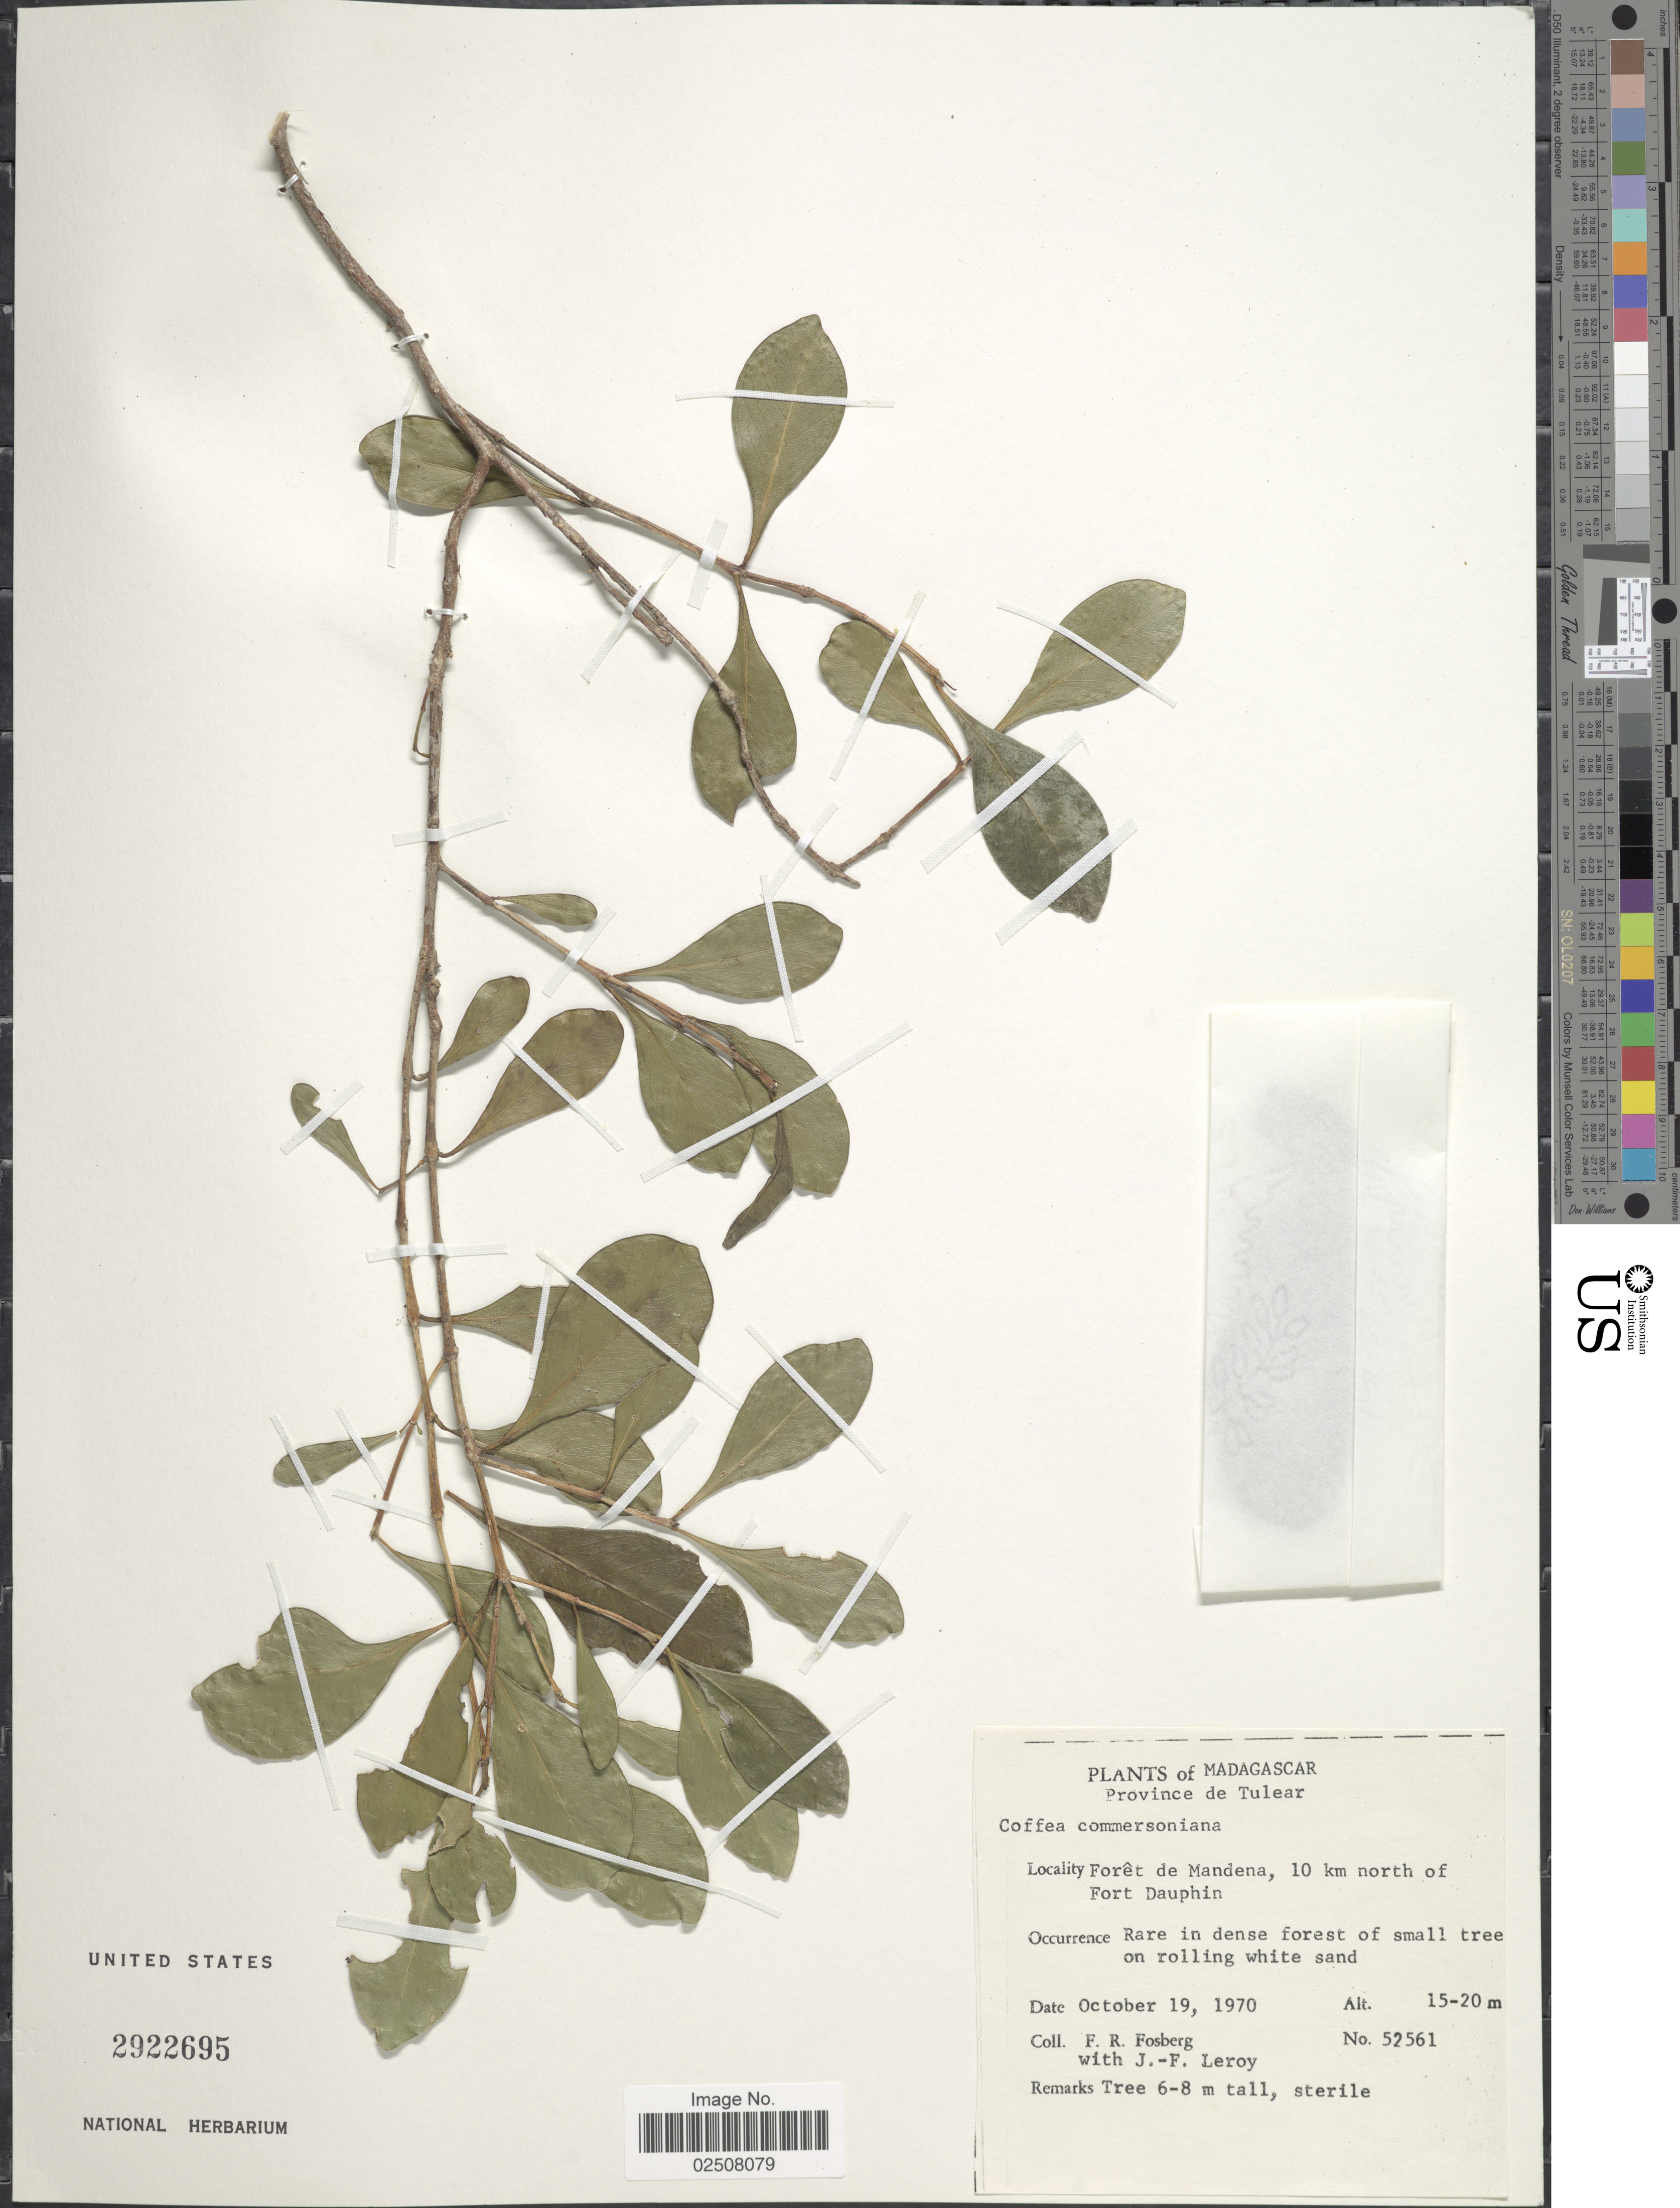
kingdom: Plantae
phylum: Tracheophyta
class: Magnoliopsida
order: Gentianales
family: Rubiaceae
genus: Coffea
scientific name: Coffea commersoniana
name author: (Baill.) A. Chev.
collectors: F. R. Fosberg & J.-F. Leroy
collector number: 52561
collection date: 1970-10-19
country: Madagascar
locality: Province de Tulear, Forêt de Mandena, 10 km north of Fort Dauphin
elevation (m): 15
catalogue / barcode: US 2922695